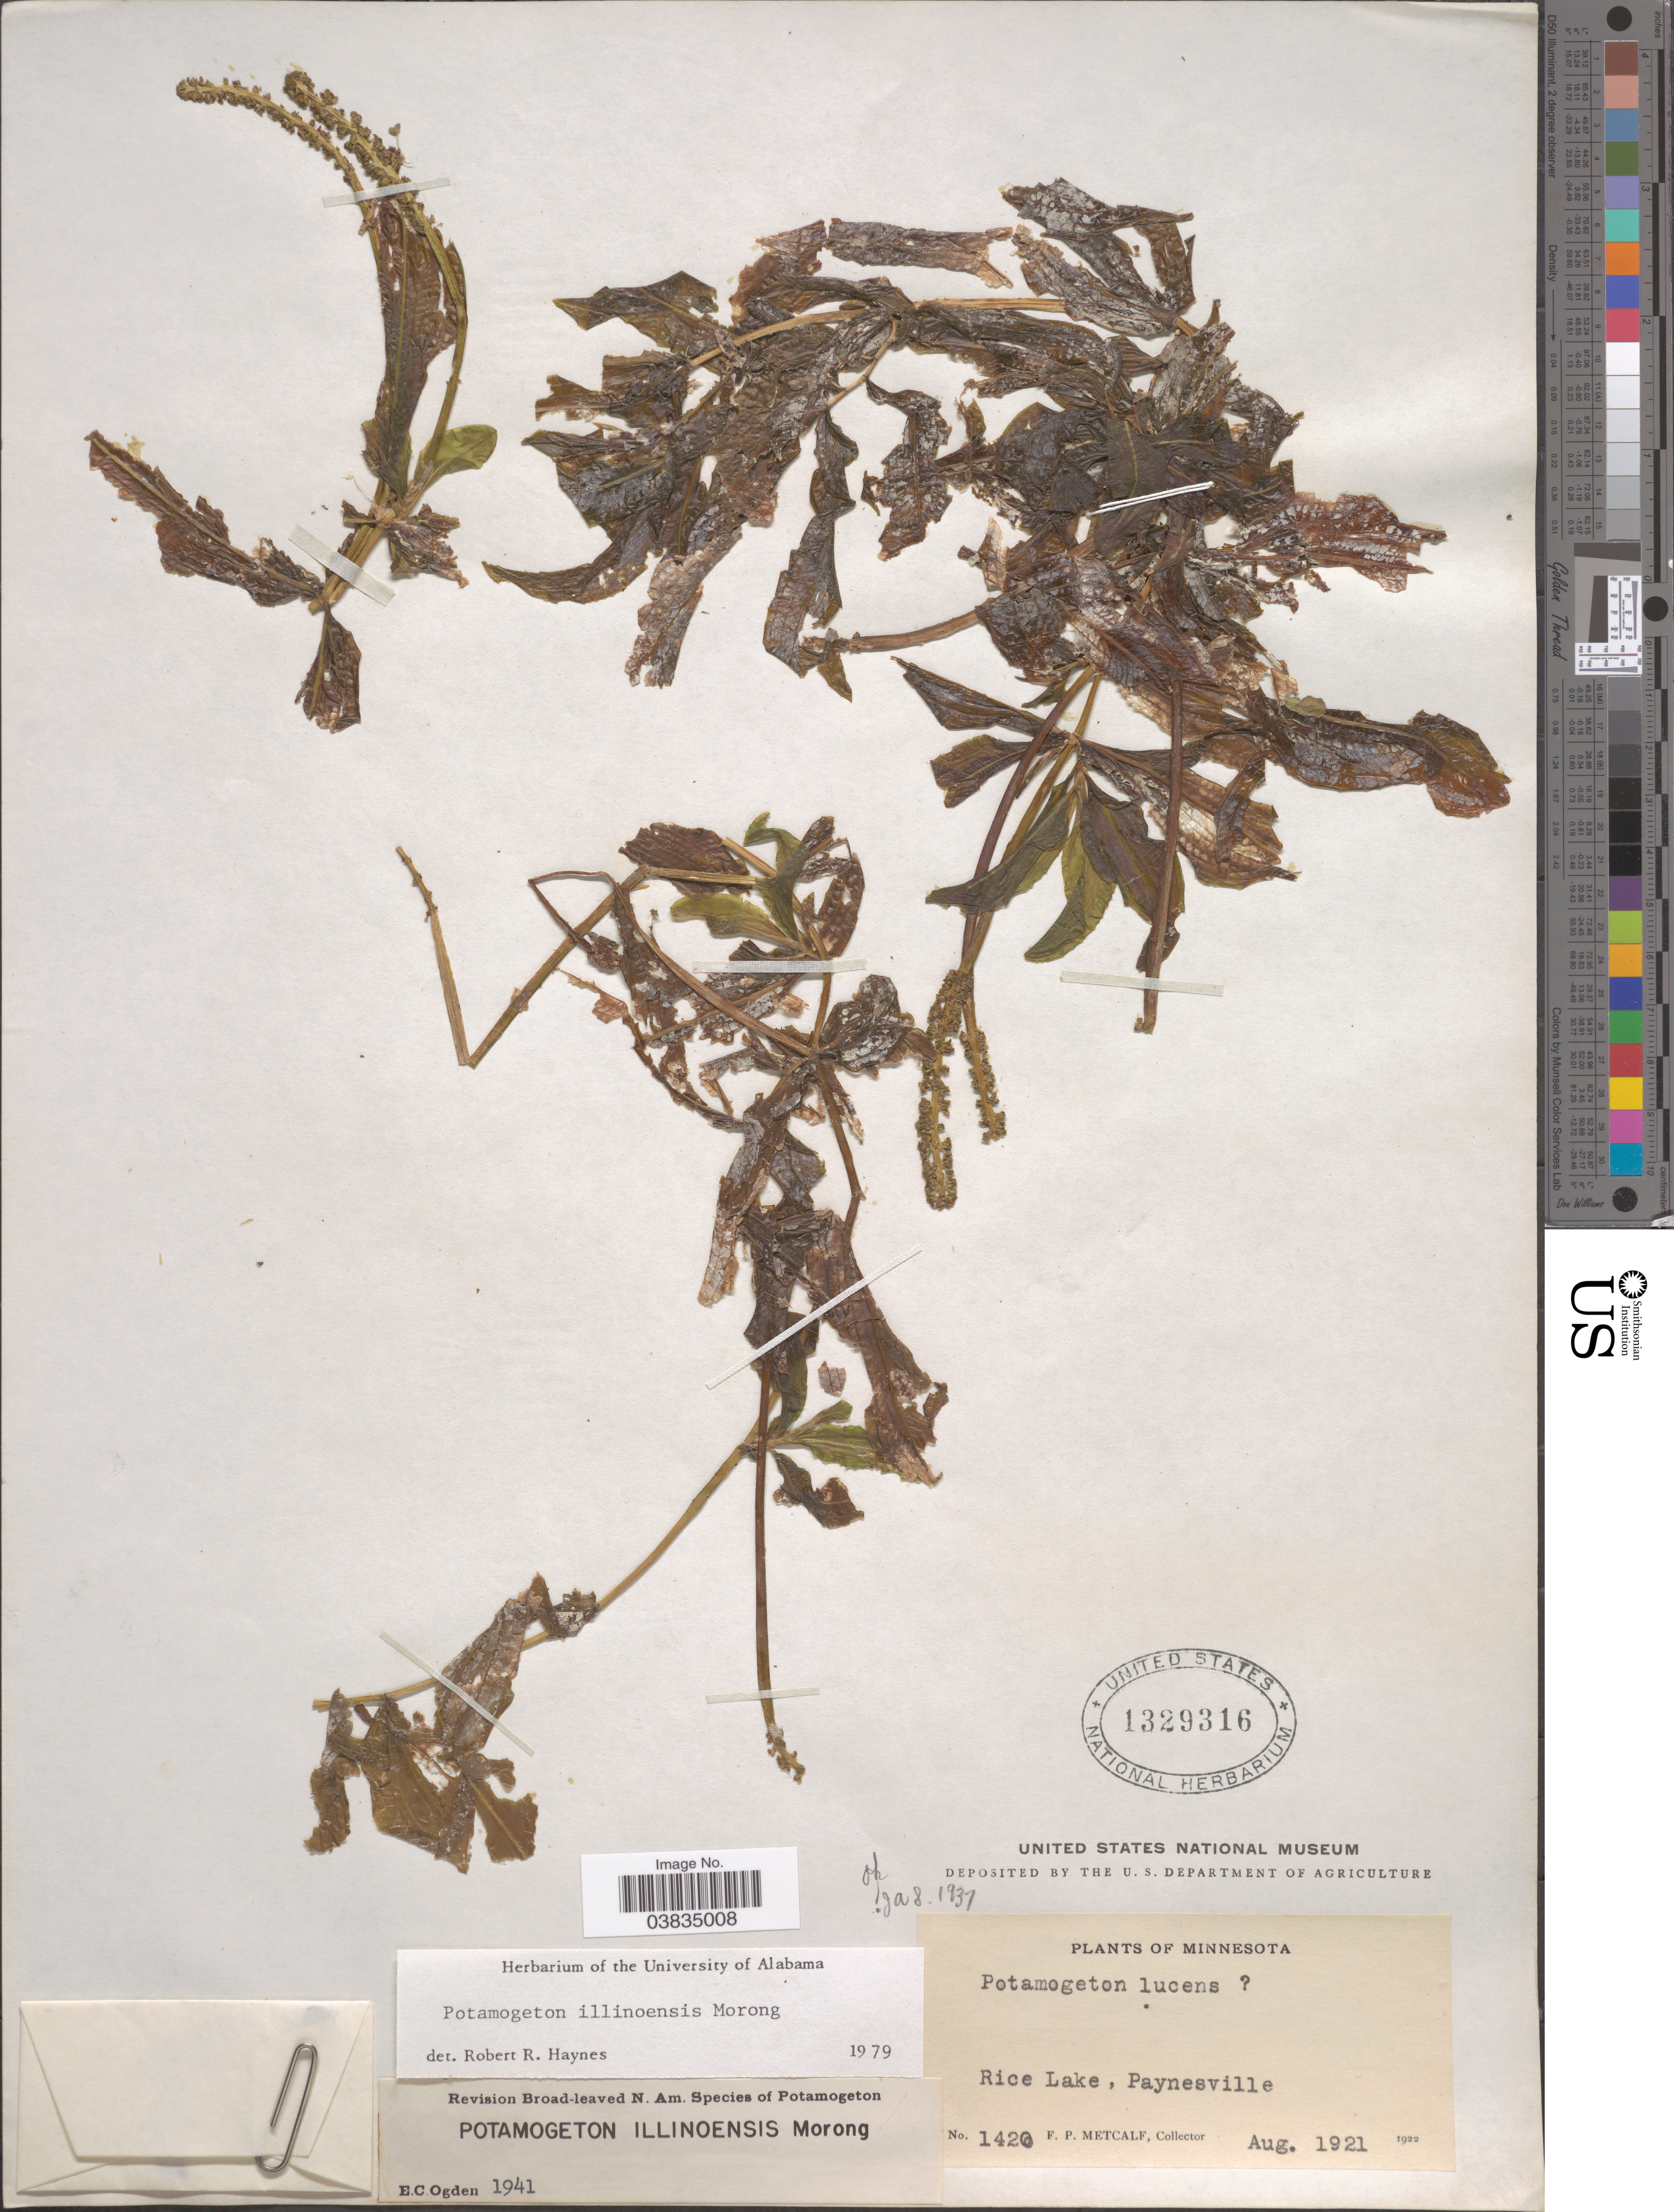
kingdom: Plantae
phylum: Tracheophyta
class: Liliopsida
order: Alismatales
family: Potamogetonaceae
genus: Potamogeton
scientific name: Potamogeton illinoensis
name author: Morong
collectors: F. Metcalf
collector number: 1420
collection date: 1921-08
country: United States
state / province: Minnesota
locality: Rice Lake, Payneville.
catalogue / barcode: US 1329316